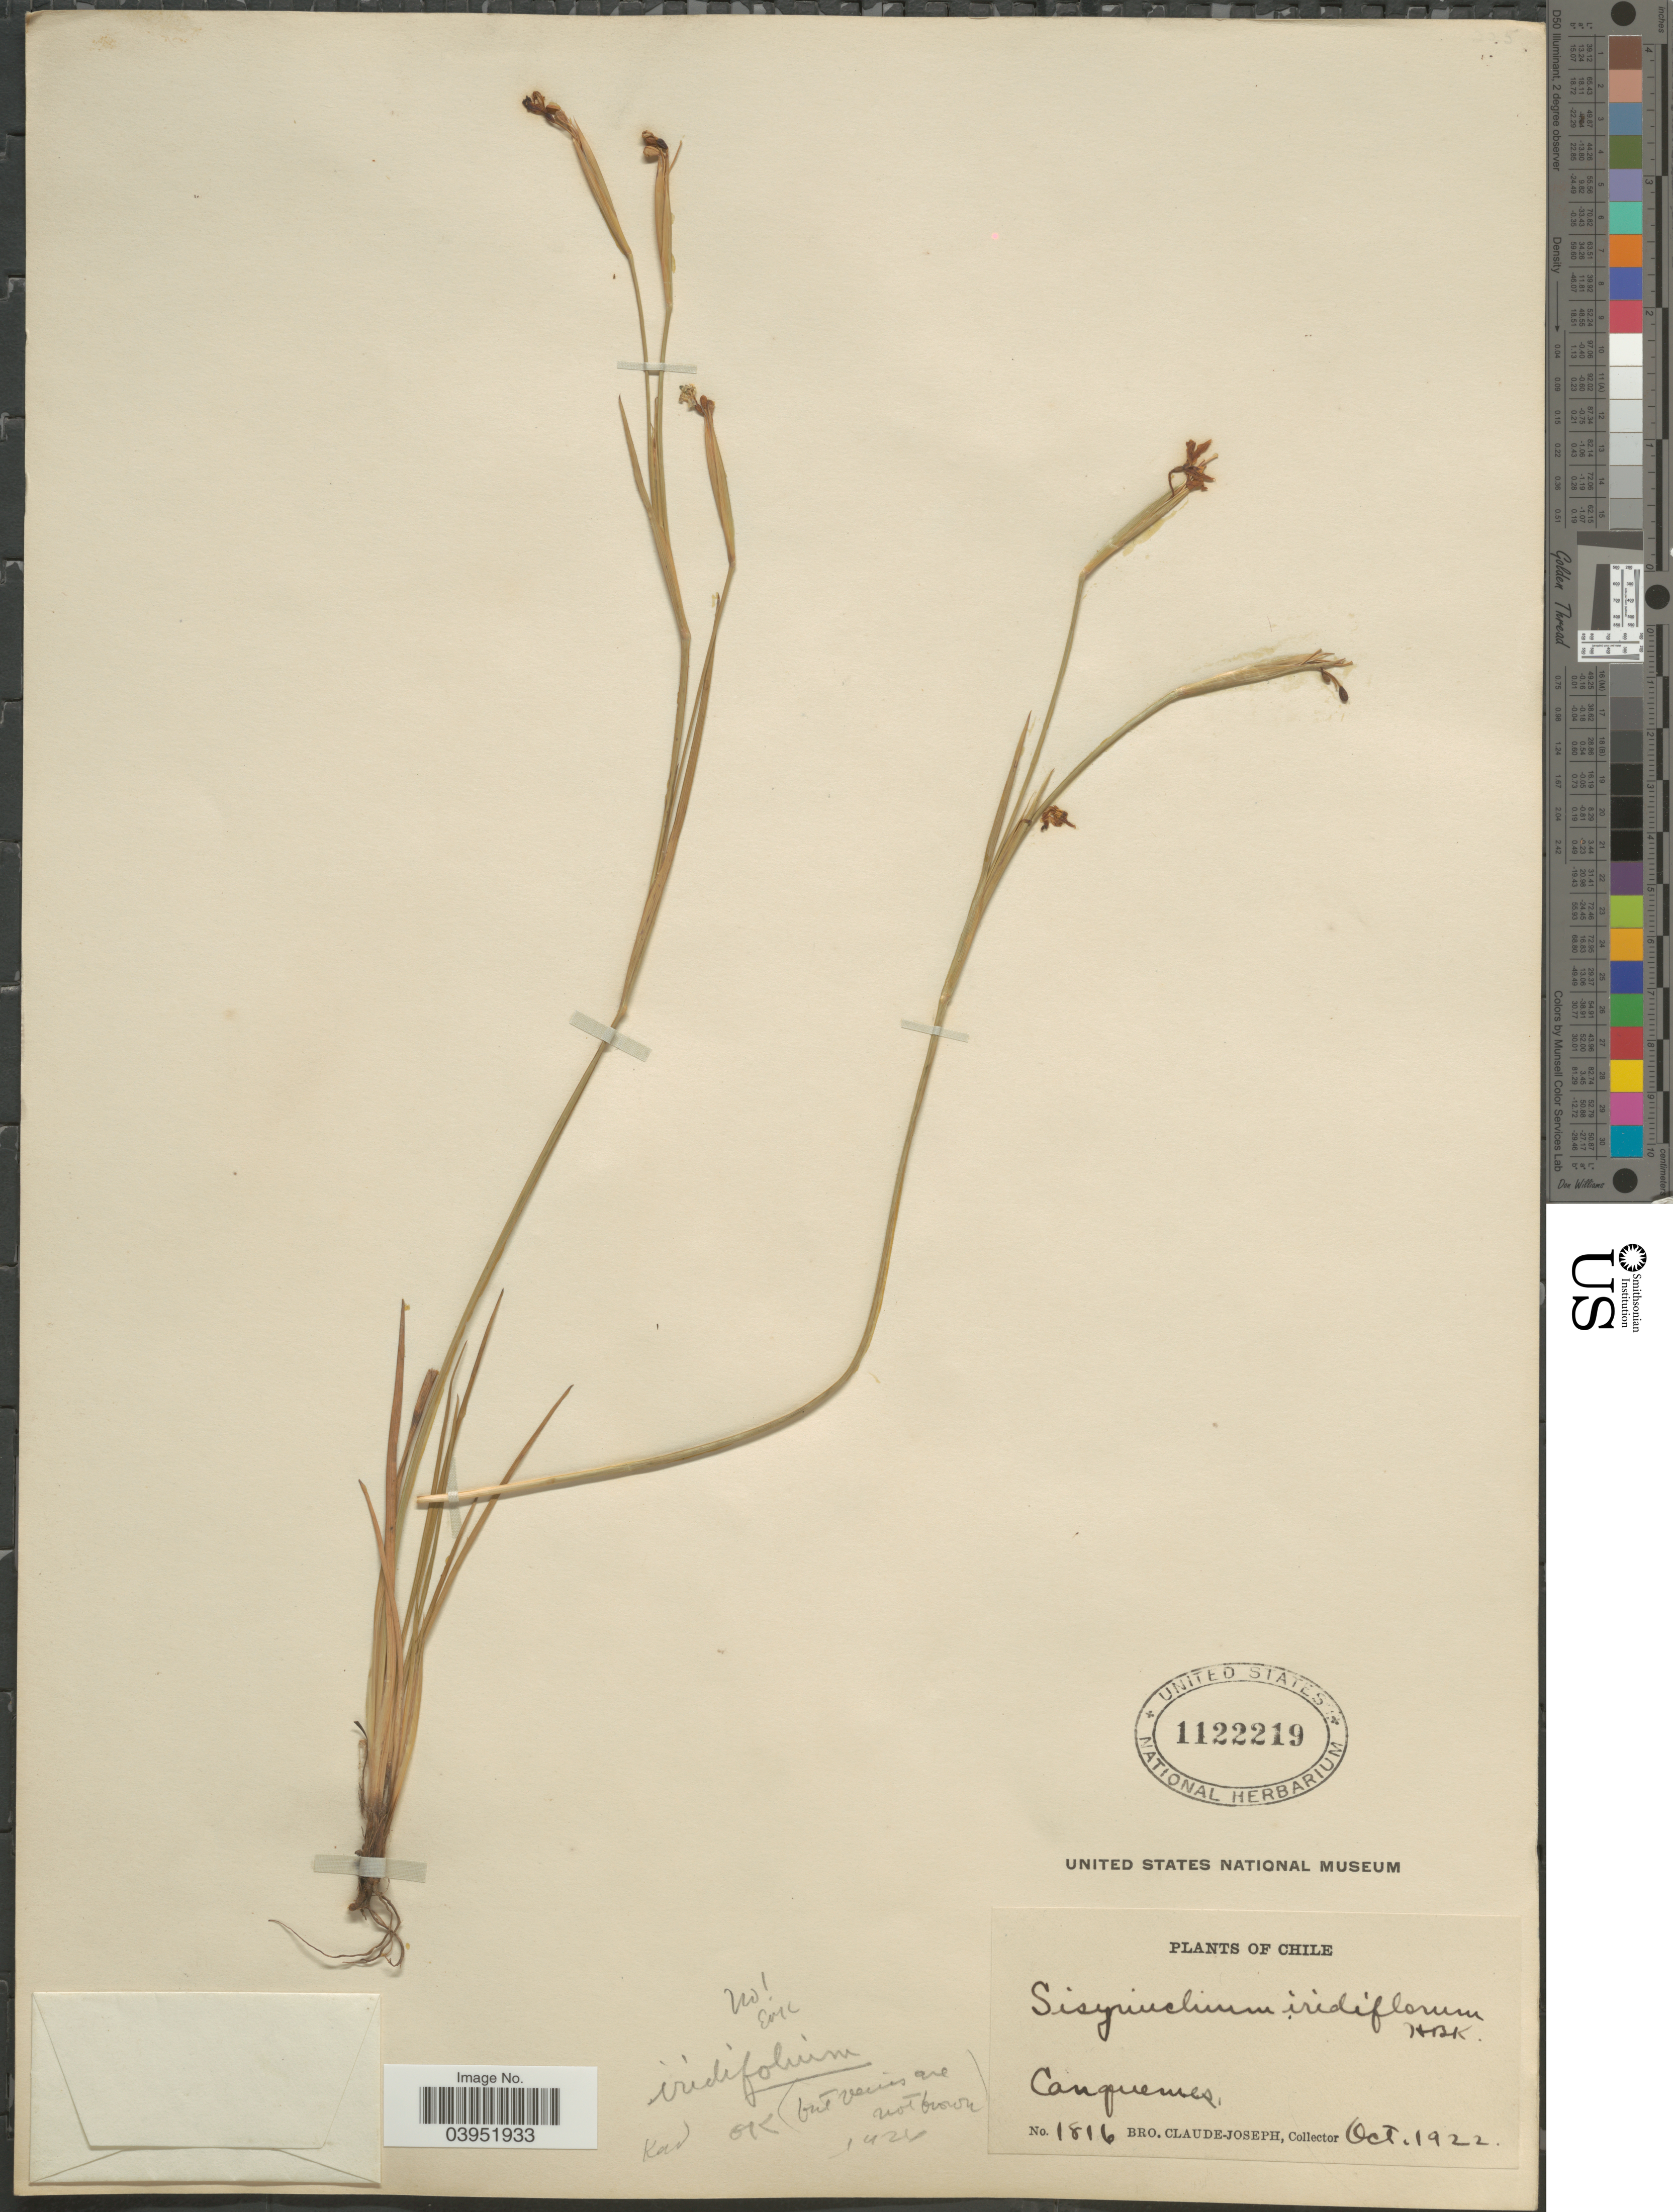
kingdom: Plantae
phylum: Tracheophyta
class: Liliopsida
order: Asparagales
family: Iridaceae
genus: Sisyrinchium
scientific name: Sisyrinchium chilense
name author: Hook.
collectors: Bro. Claude-Joseph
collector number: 1816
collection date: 1922-10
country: Chile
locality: Cauquenes.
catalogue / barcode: US 1122219